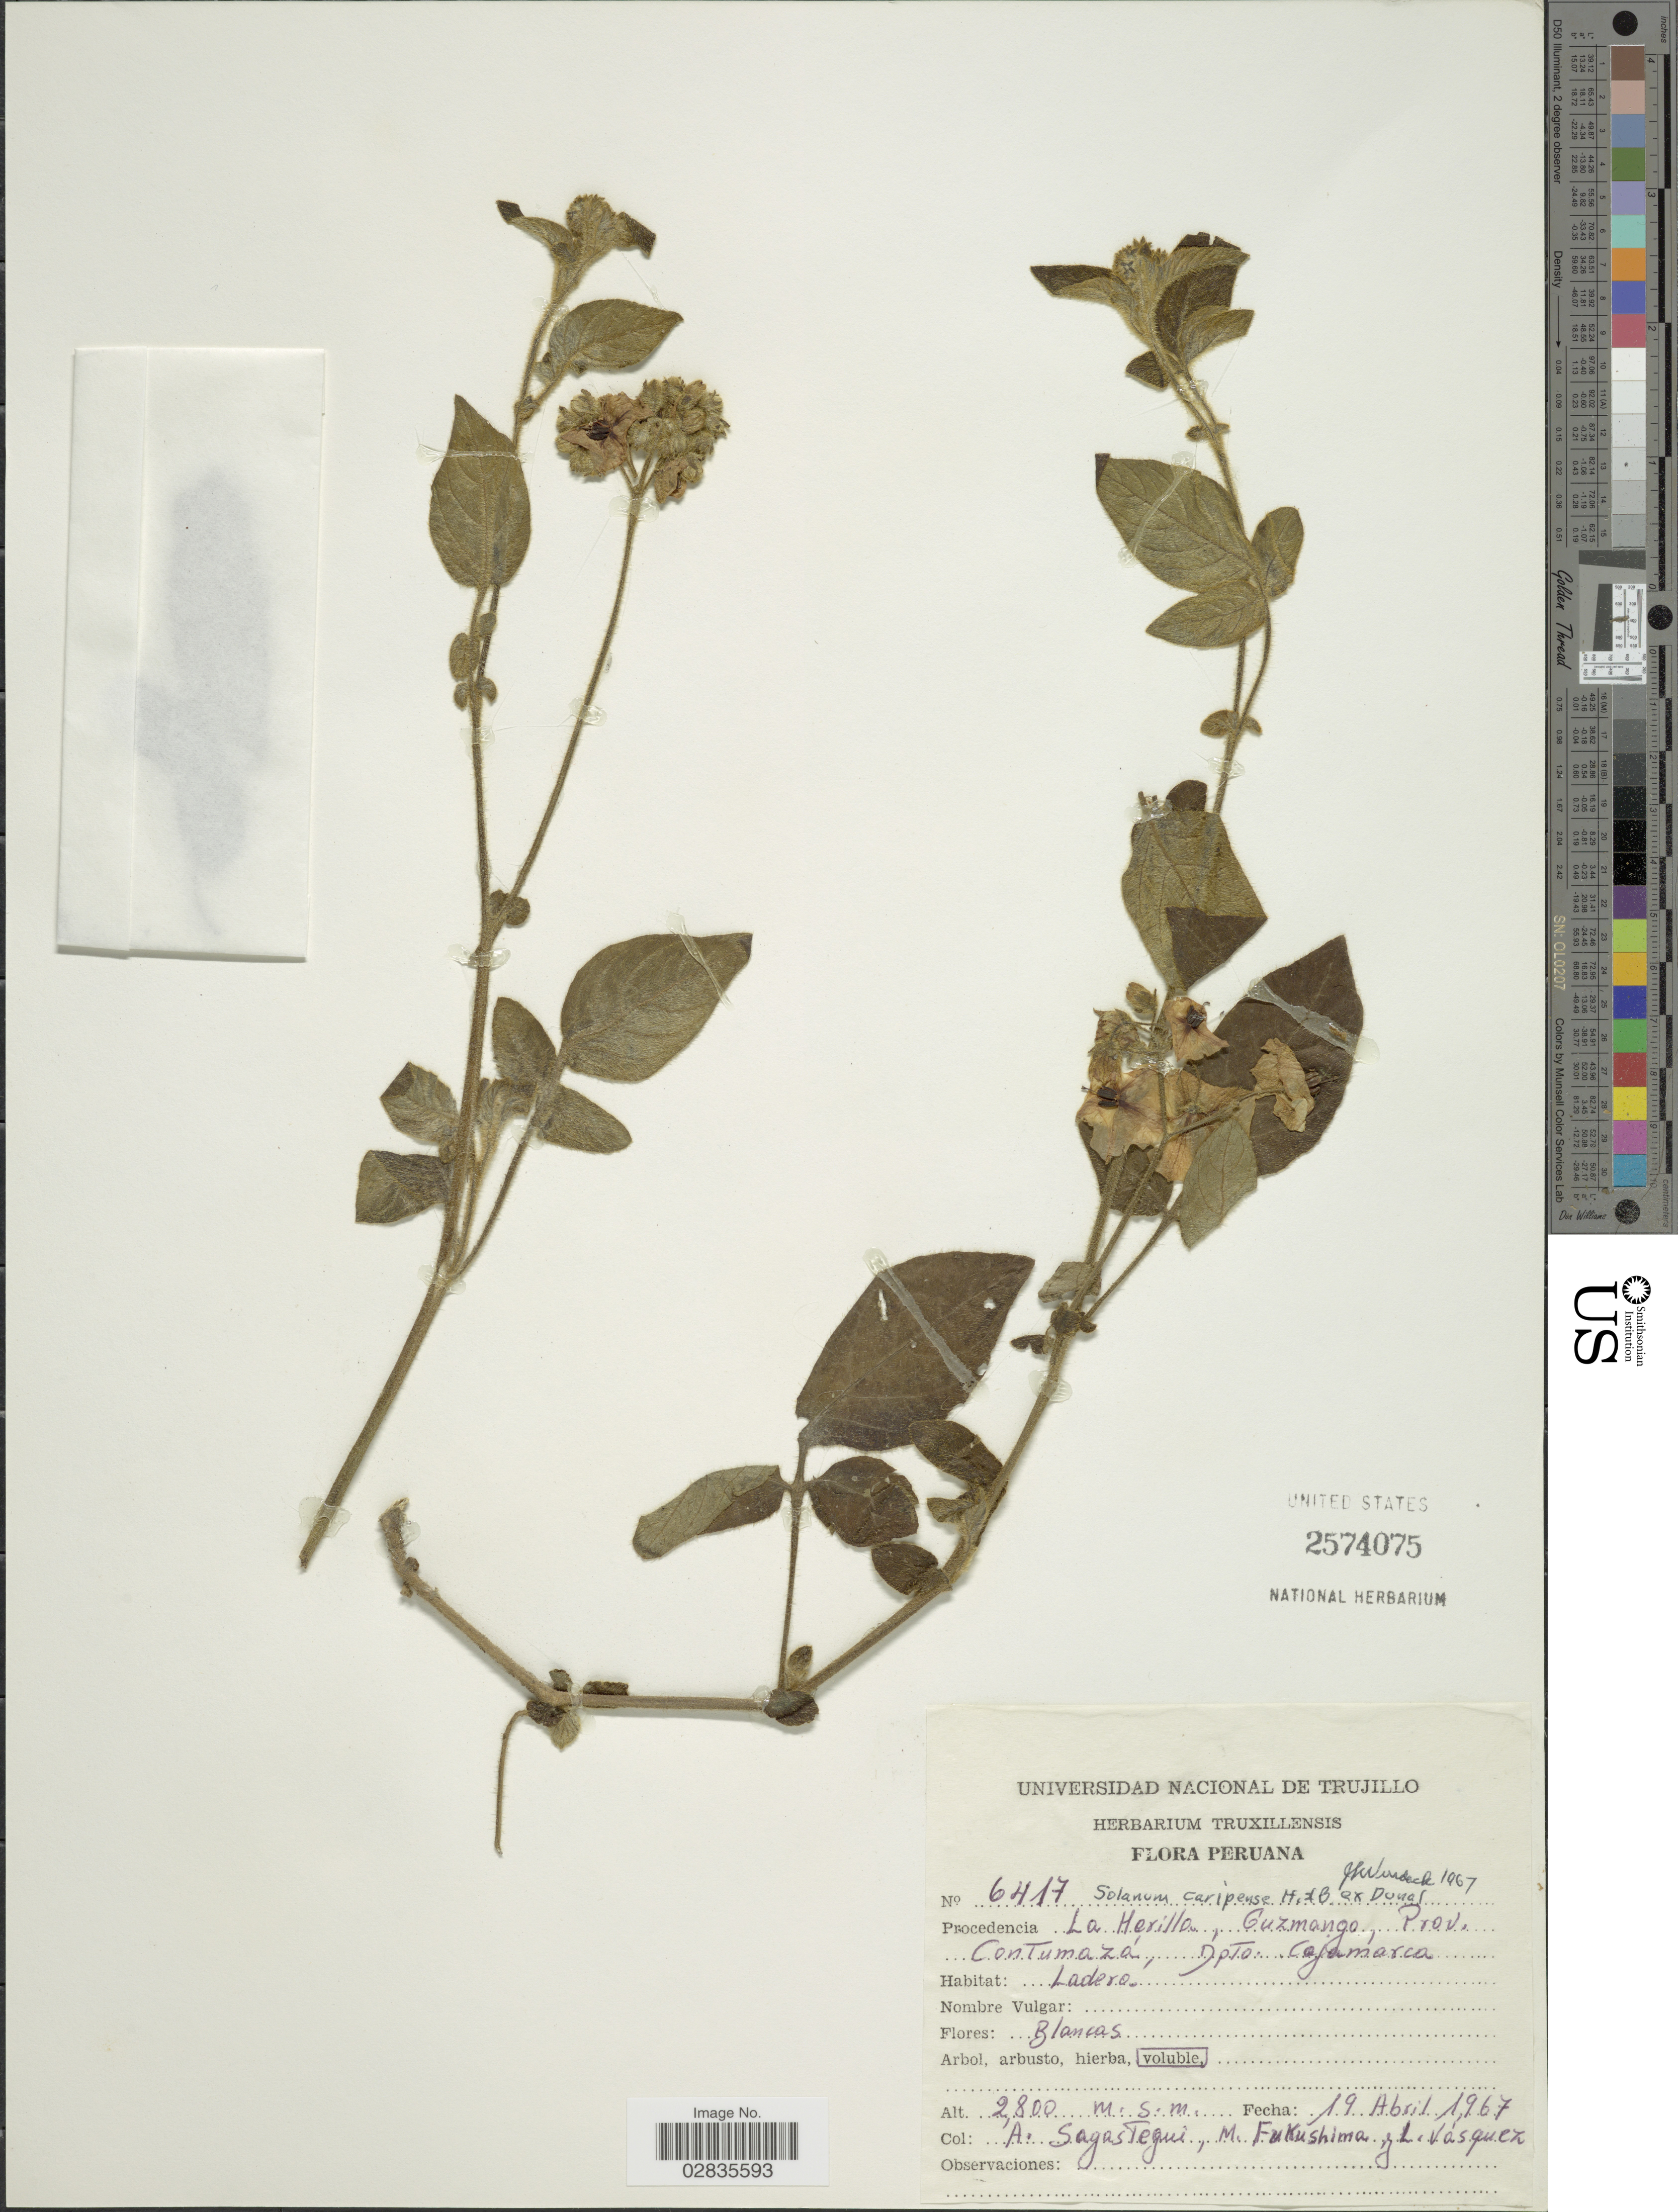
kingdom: Plantae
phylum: Tracheophyta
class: Magnoliopsida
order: Solanales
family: Solanaceae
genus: Solanum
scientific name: Solanum caripense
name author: Humb. & Bonpl. ex Dunal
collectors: A. Sagastegui, M. Fukushima & L. Vasquez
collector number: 6417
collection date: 1967-04-19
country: Peru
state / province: Cajamarca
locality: Procedencia La Herilla, Cuzmango, Prov. Contumazá, Dpto. Cajamarca.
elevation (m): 2800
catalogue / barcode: US 2574075